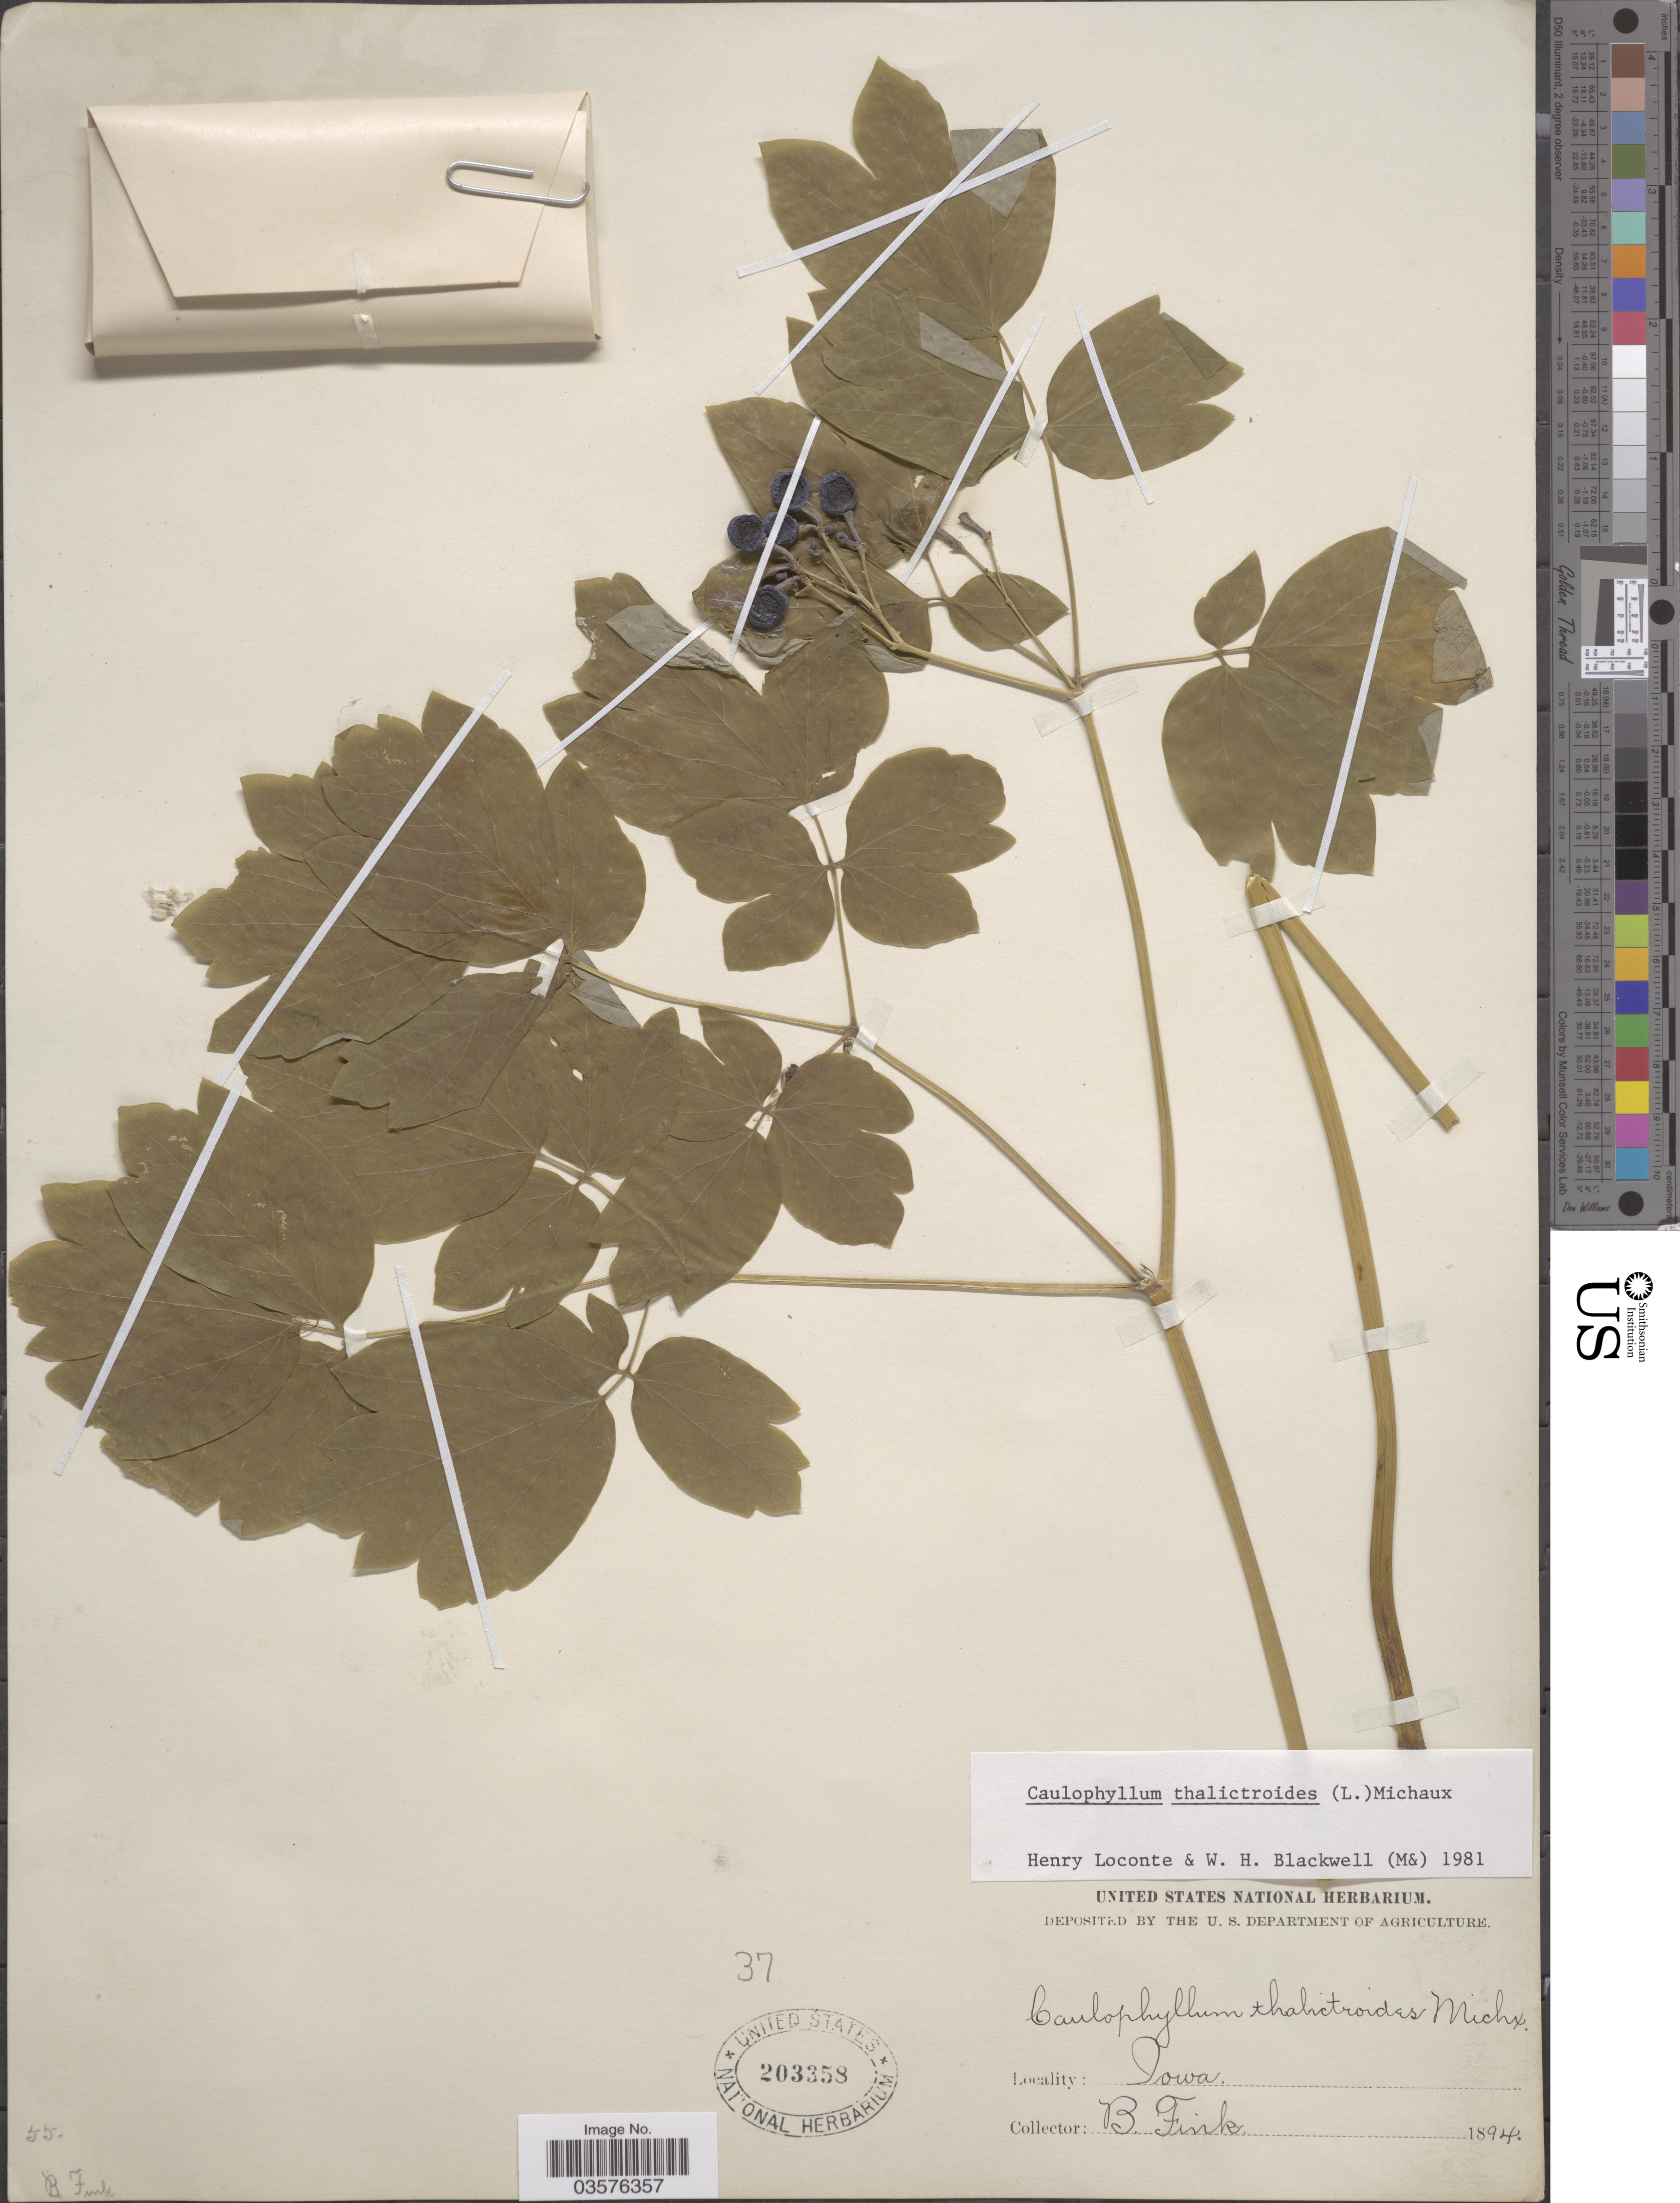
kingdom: Plantae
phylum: Tracheophyta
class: Magnoliopsida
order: Ranunculales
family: Berberidaceae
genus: Caulophyllum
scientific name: Caulophyllum thalictroides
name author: (L.) Michx.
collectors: B. Fink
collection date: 1894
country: United States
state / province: Iowa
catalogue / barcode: US 203358